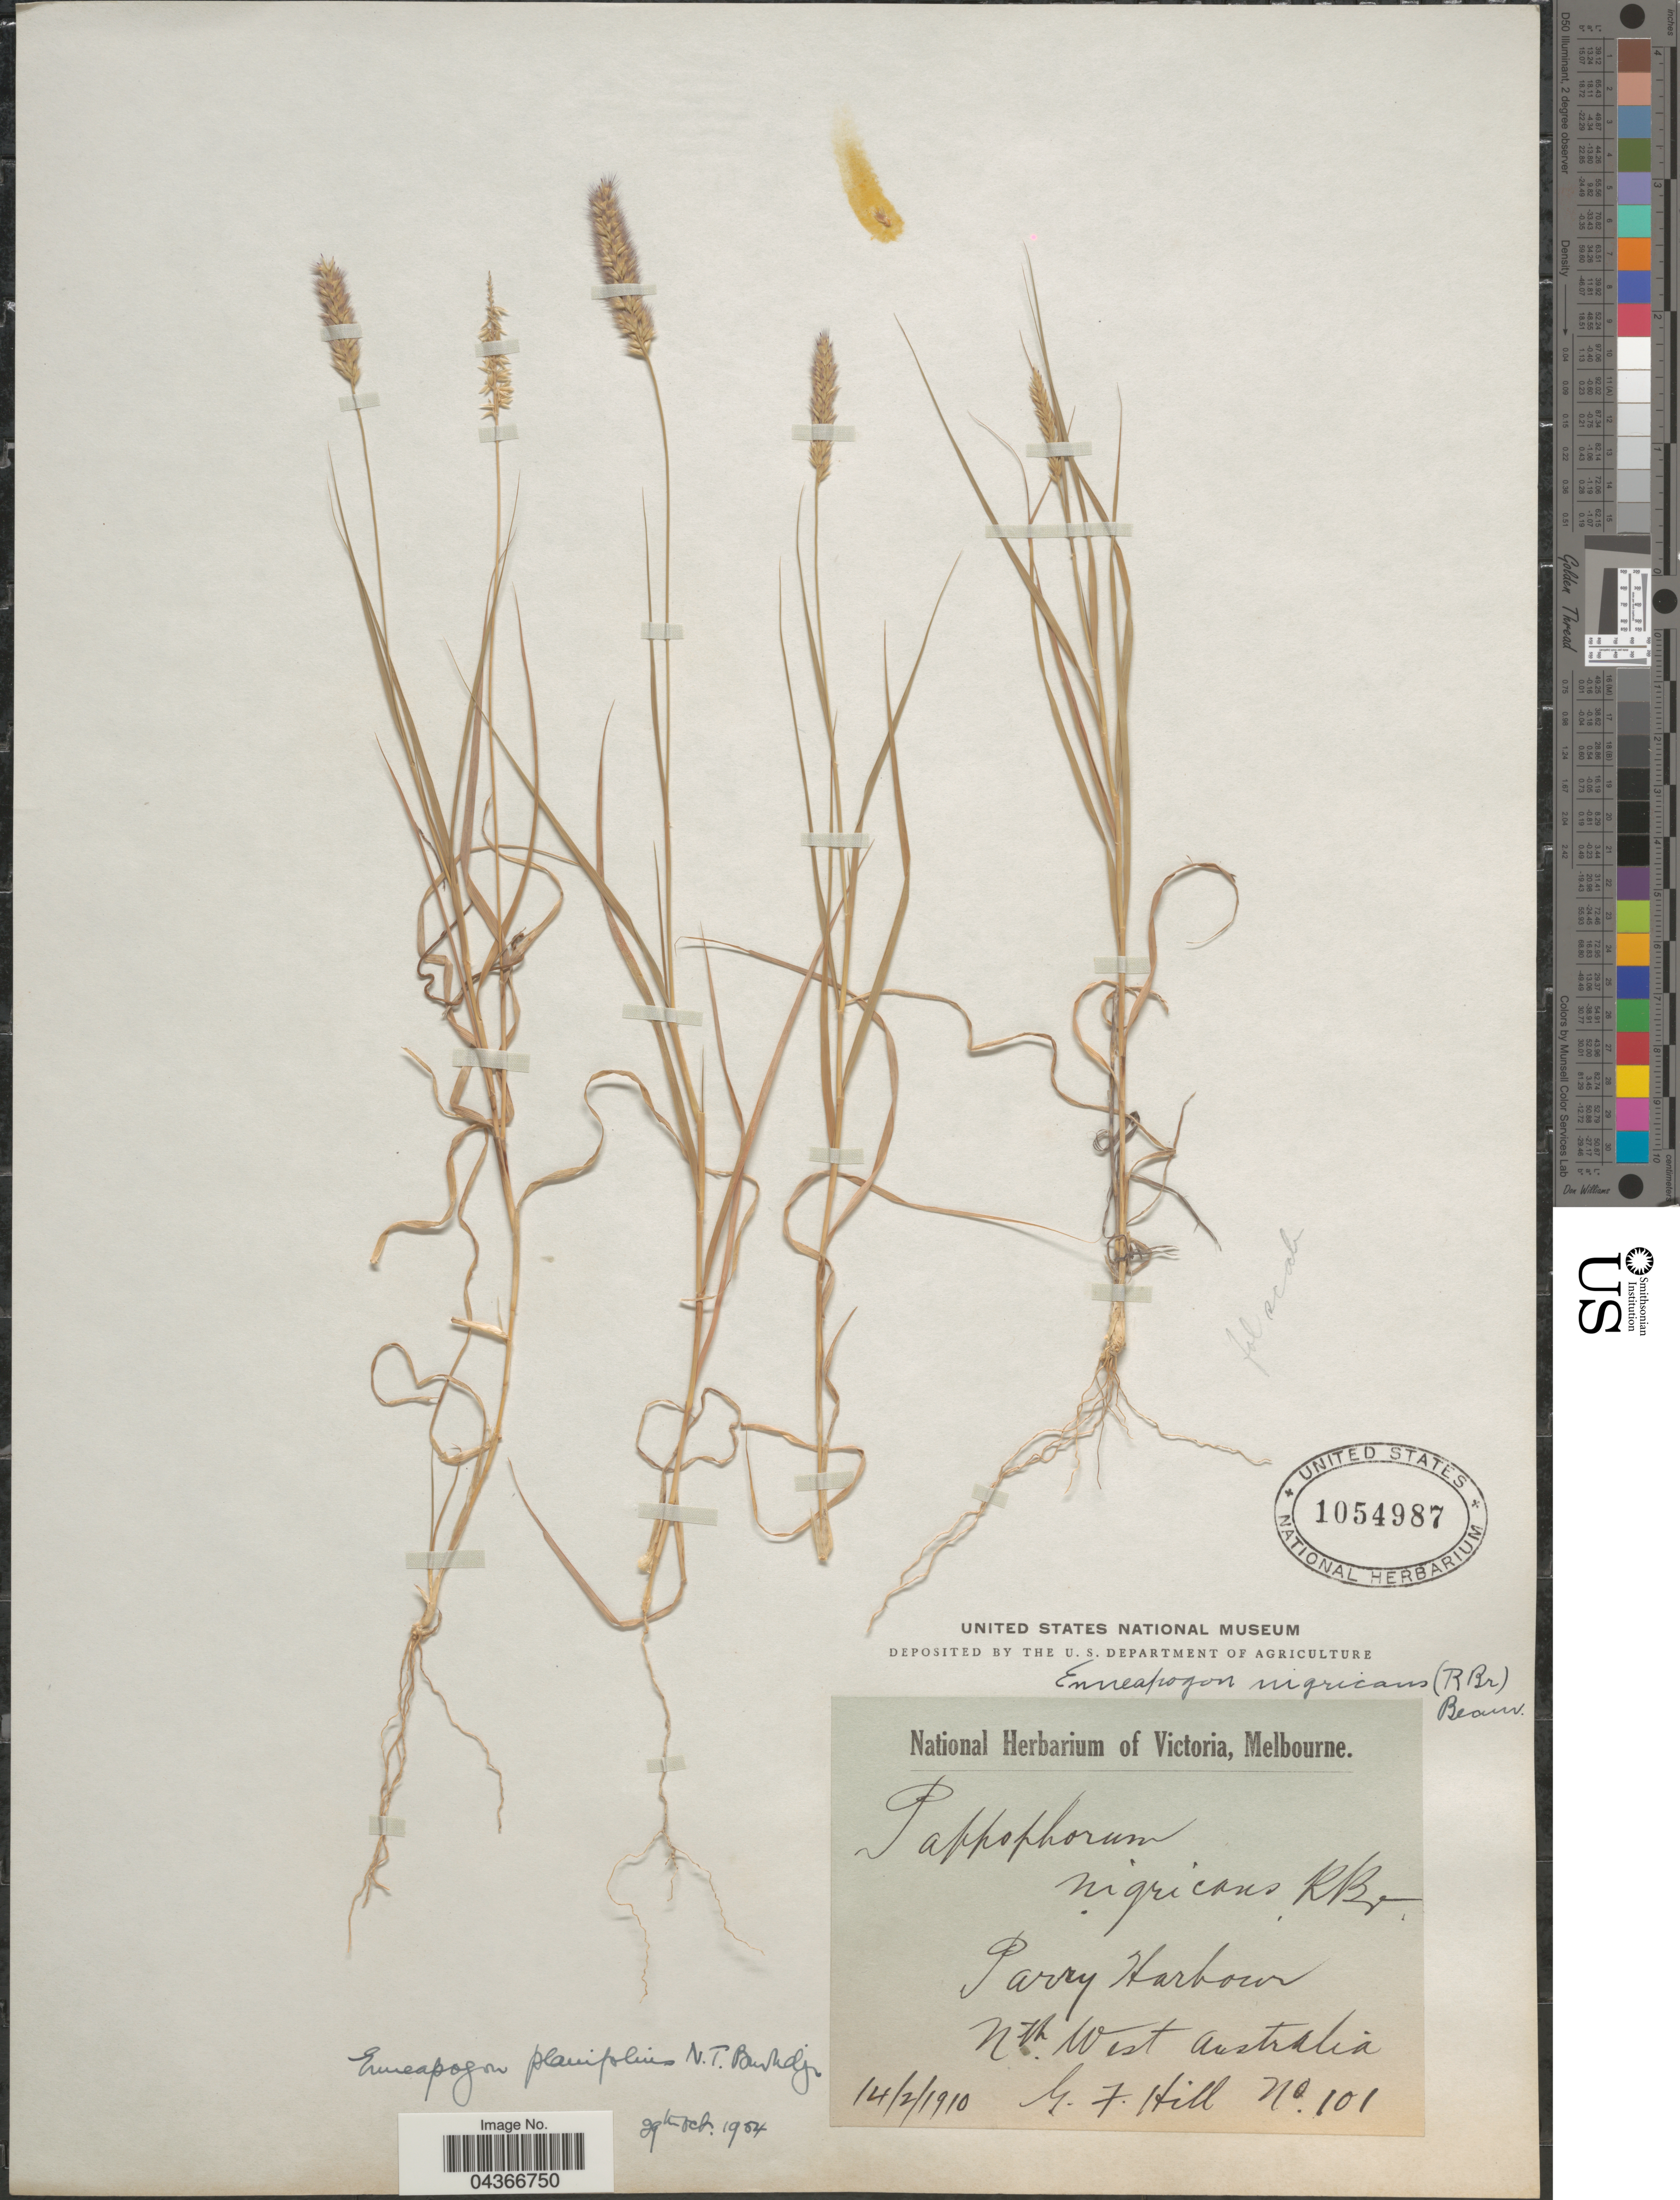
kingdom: Plantae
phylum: Tracheophyta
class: Liliopsida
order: Poales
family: Poaceae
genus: Enneapogon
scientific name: Enneapogon purpurascens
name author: (R. Br.) P. Beauv.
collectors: G. Hill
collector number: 101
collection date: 1910-02-14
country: Australia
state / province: Western Australia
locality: Parry Harbour. Nth West Australia.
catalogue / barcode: US 1054987